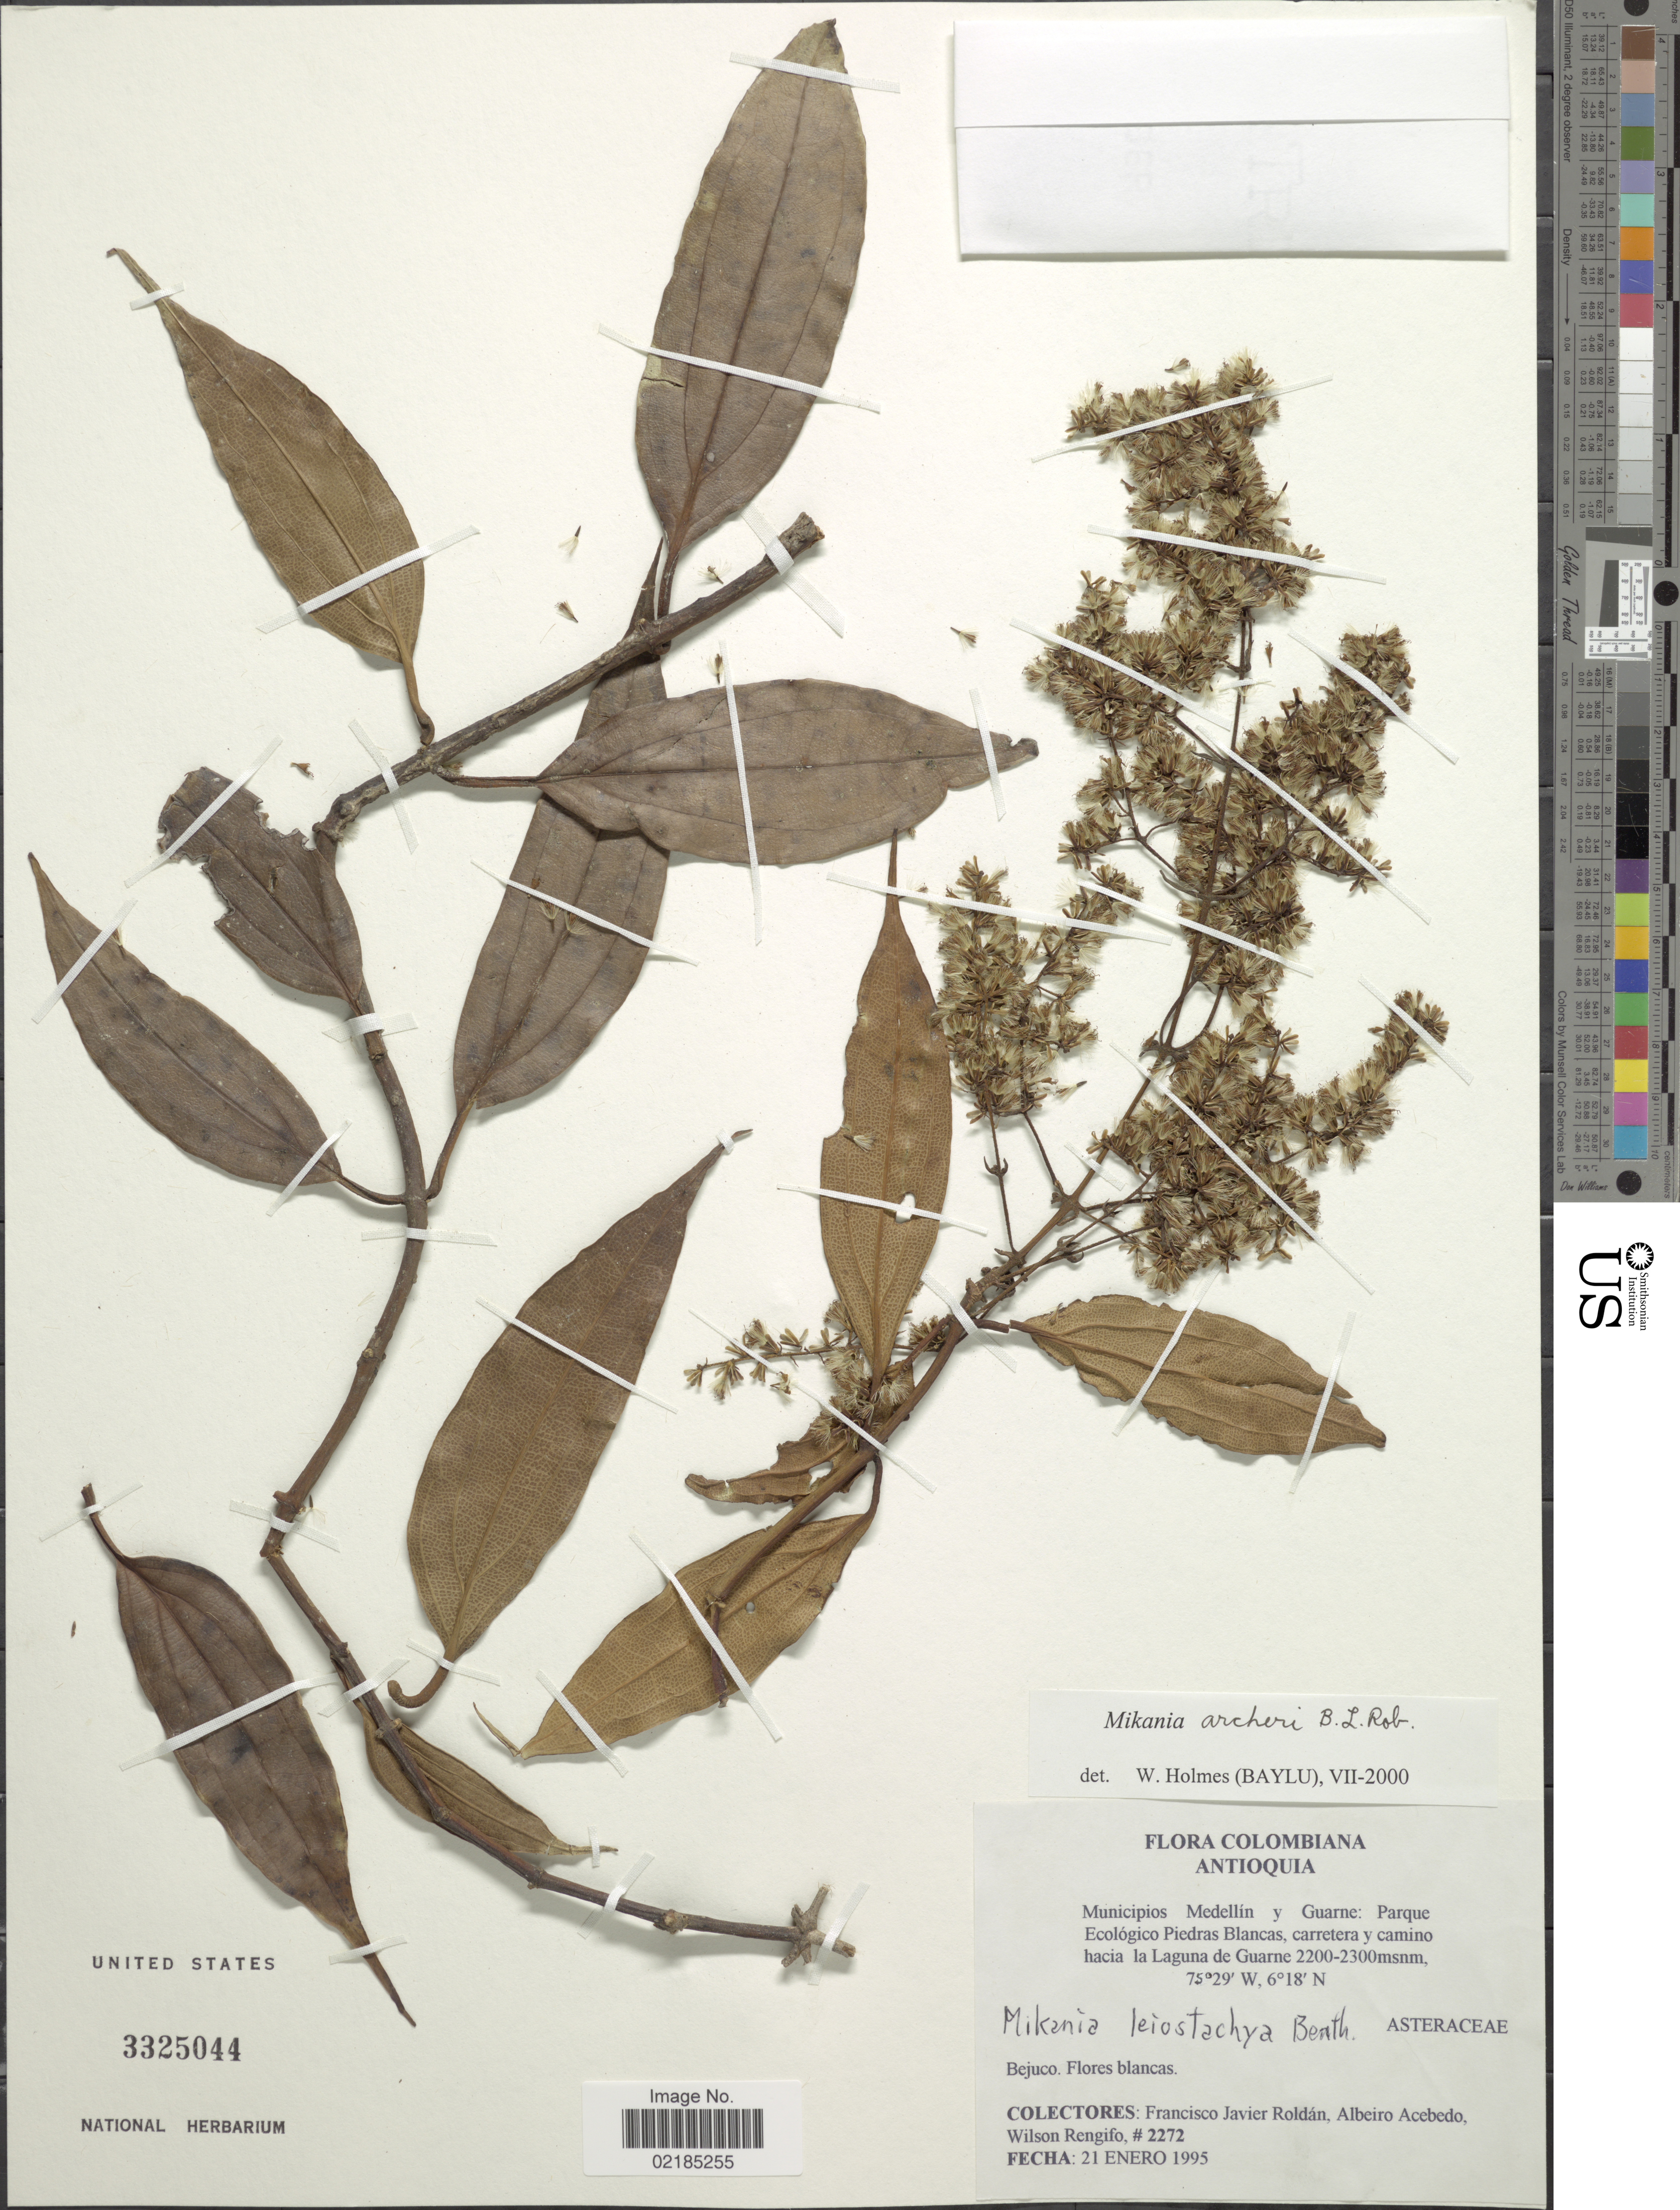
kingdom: Plantae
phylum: Tracheophyta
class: Magnoliopsida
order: Asterales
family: Asteraceae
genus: Mikania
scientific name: Mikania archeri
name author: B.L. Rob.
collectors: F. J. Roldán & A. Acebedo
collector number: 2272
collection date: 1995-01-21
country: Colombia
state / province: Antioquia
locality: Municipios Medellin y Guarne: Parque Ecologico Piedras Blancas, carretera y camino hacia la Laguna de Guarne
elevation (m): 2200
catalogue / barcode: US 3325044